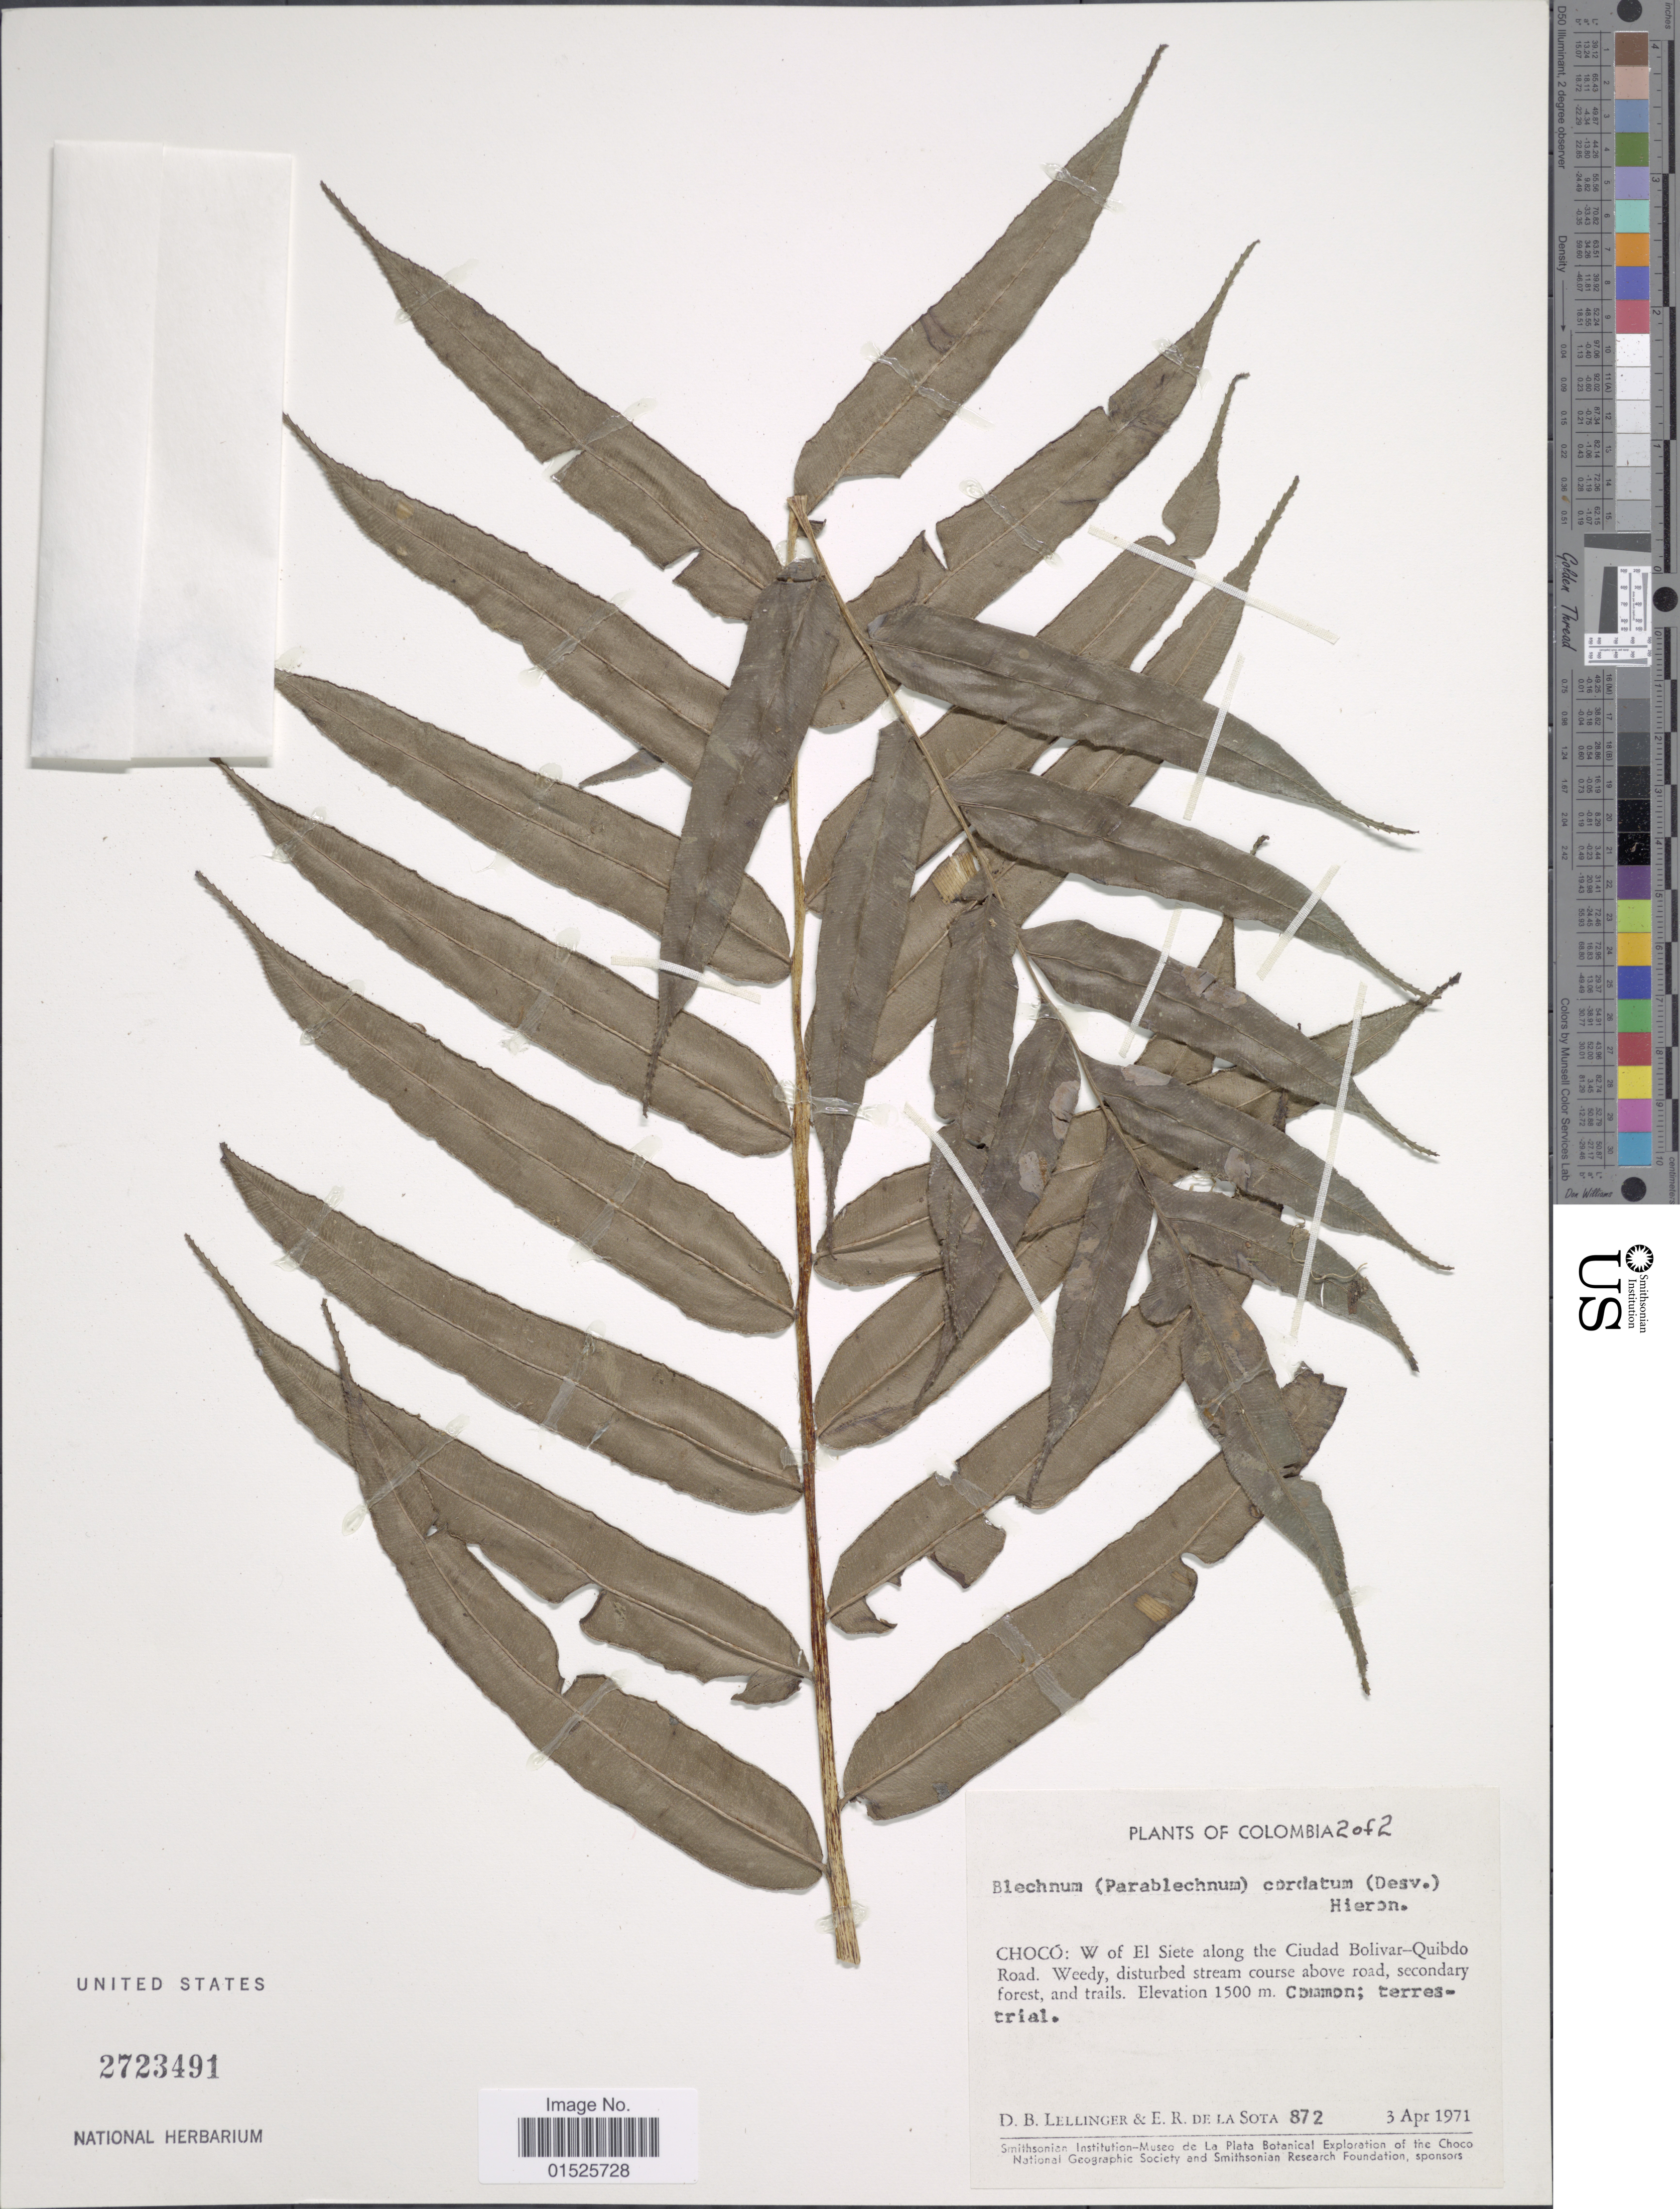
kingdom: Plantae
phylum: Tracheophyta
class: Polypodiopsida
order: Polypodiales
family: Blechnaceae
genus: Blechnum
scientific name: Blechnum cordatum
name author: (Desv.) Hieron.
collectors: D. B. Lellinger & E. R. de la Sota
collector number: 872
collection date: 1971-04-03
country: Colombia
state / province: Chocó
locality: W of El Siete along the Ciudad Bolivar-Quibdo Road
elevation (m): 1500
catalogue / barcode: US 2723491